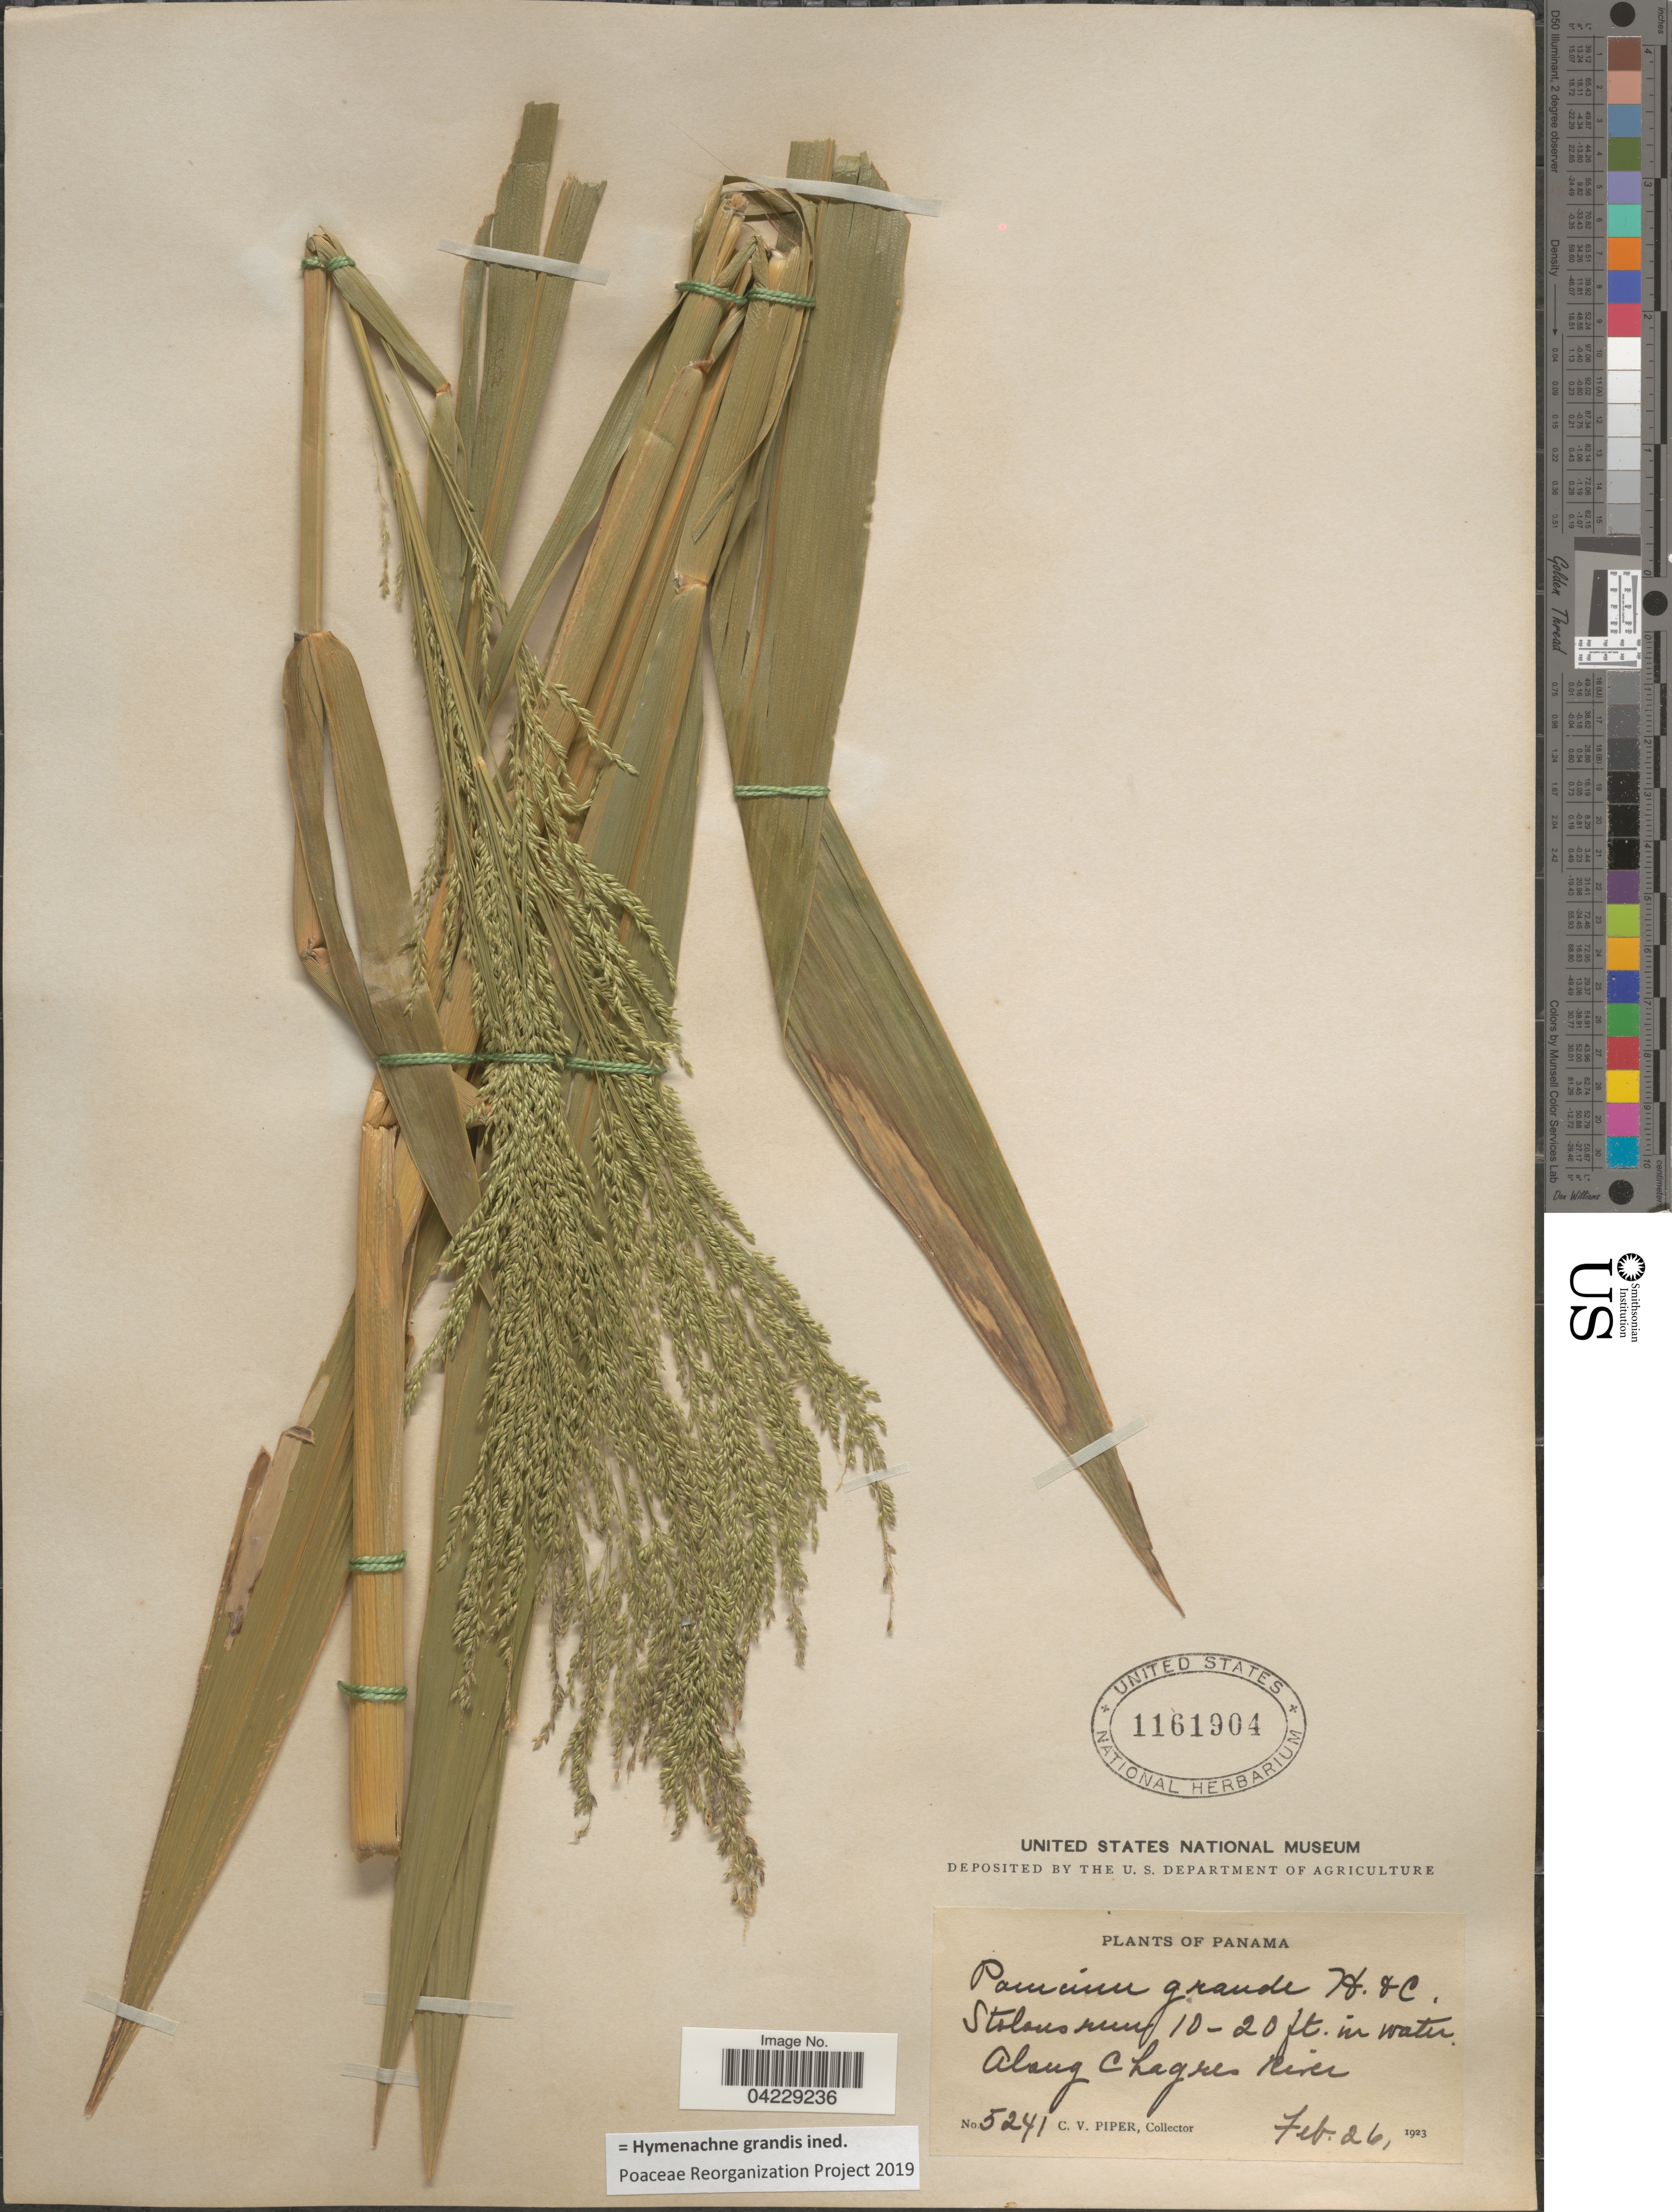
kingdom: Plantae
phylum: Tracheophyta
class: Liliopsida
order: Poales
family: Poaceae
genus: Hymenachne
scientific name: Hymenachne grandis ined. prp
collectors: C. V. Piper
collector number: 5241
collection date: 1923-02-26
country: Panama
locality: Along Chagres River.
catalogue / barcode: US 1161904